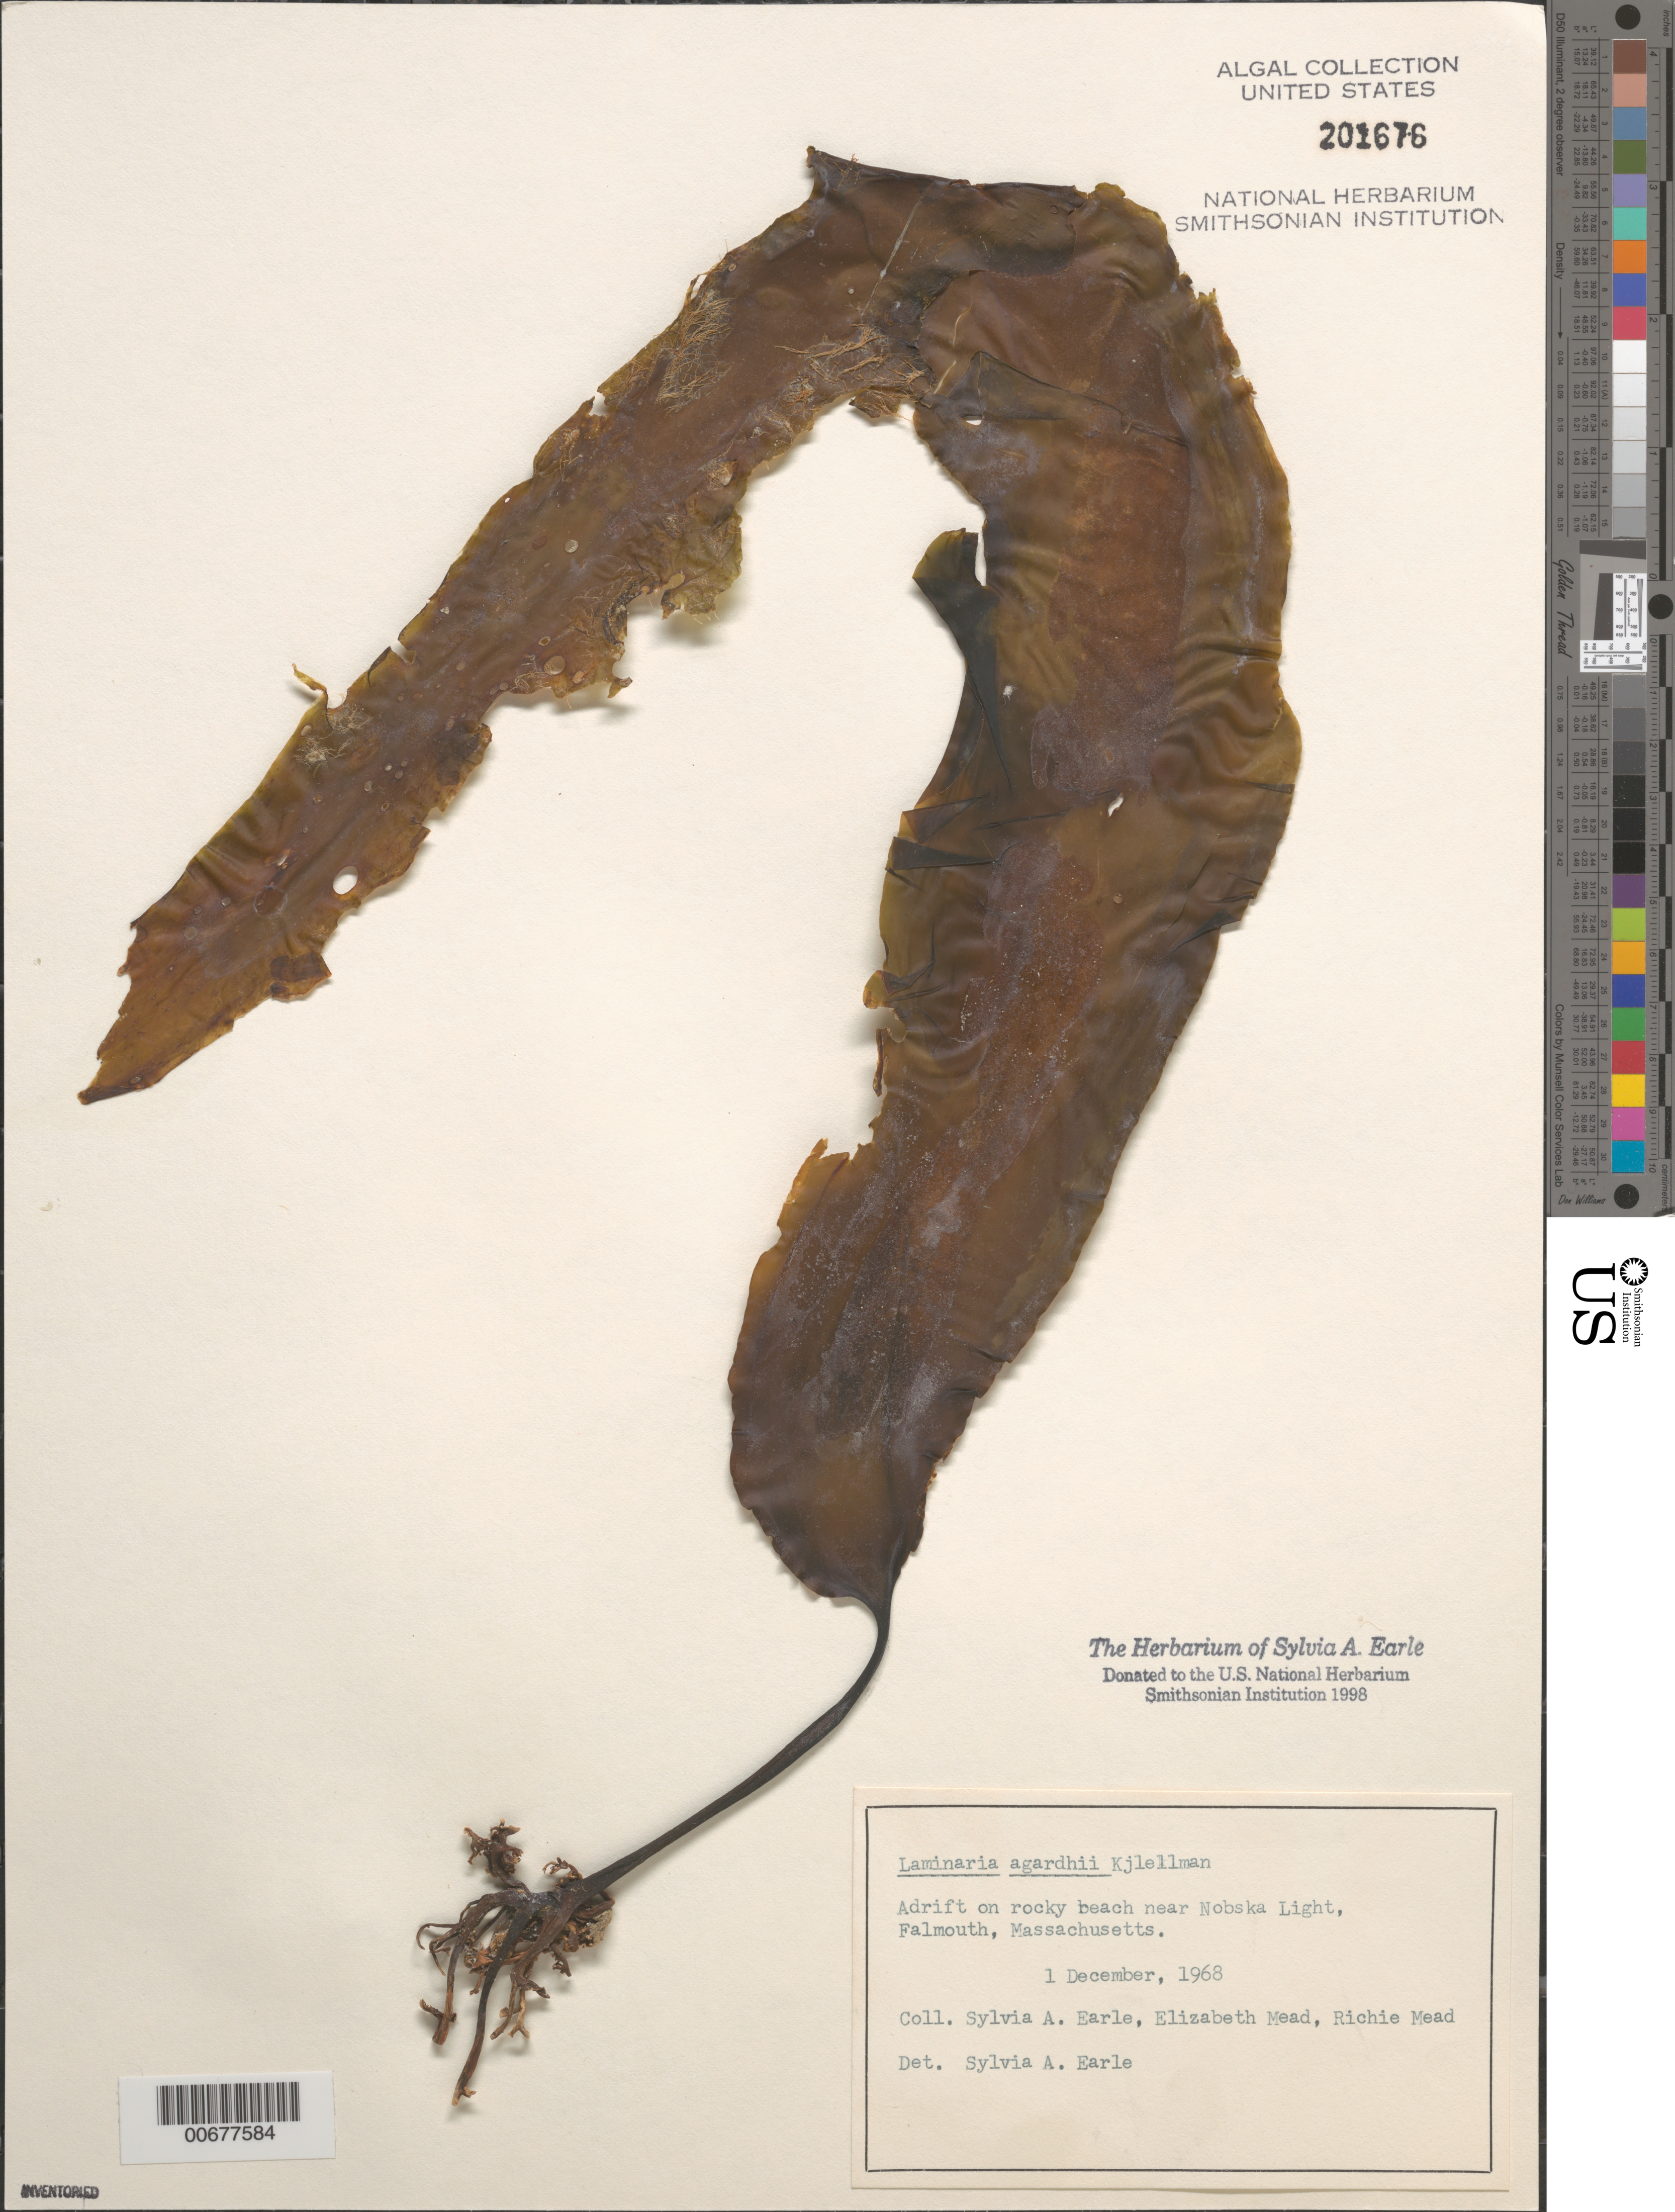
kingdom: Chromista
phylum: Ochrophyta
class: Phaeophyceae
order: Laminariales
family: Laminariaceae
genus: Saccharina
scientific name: Saccharina latissima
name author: C.E. Lane et al.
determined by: Algae name updating Project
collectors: S. A. Earle, E. Mead & R. Mead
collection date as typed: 01 Dec 1968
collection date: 1968-12-01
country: United States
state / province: Massachusetts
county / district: Barnstable County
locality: Falmouth, near Nobska Light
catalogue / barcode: US 201676